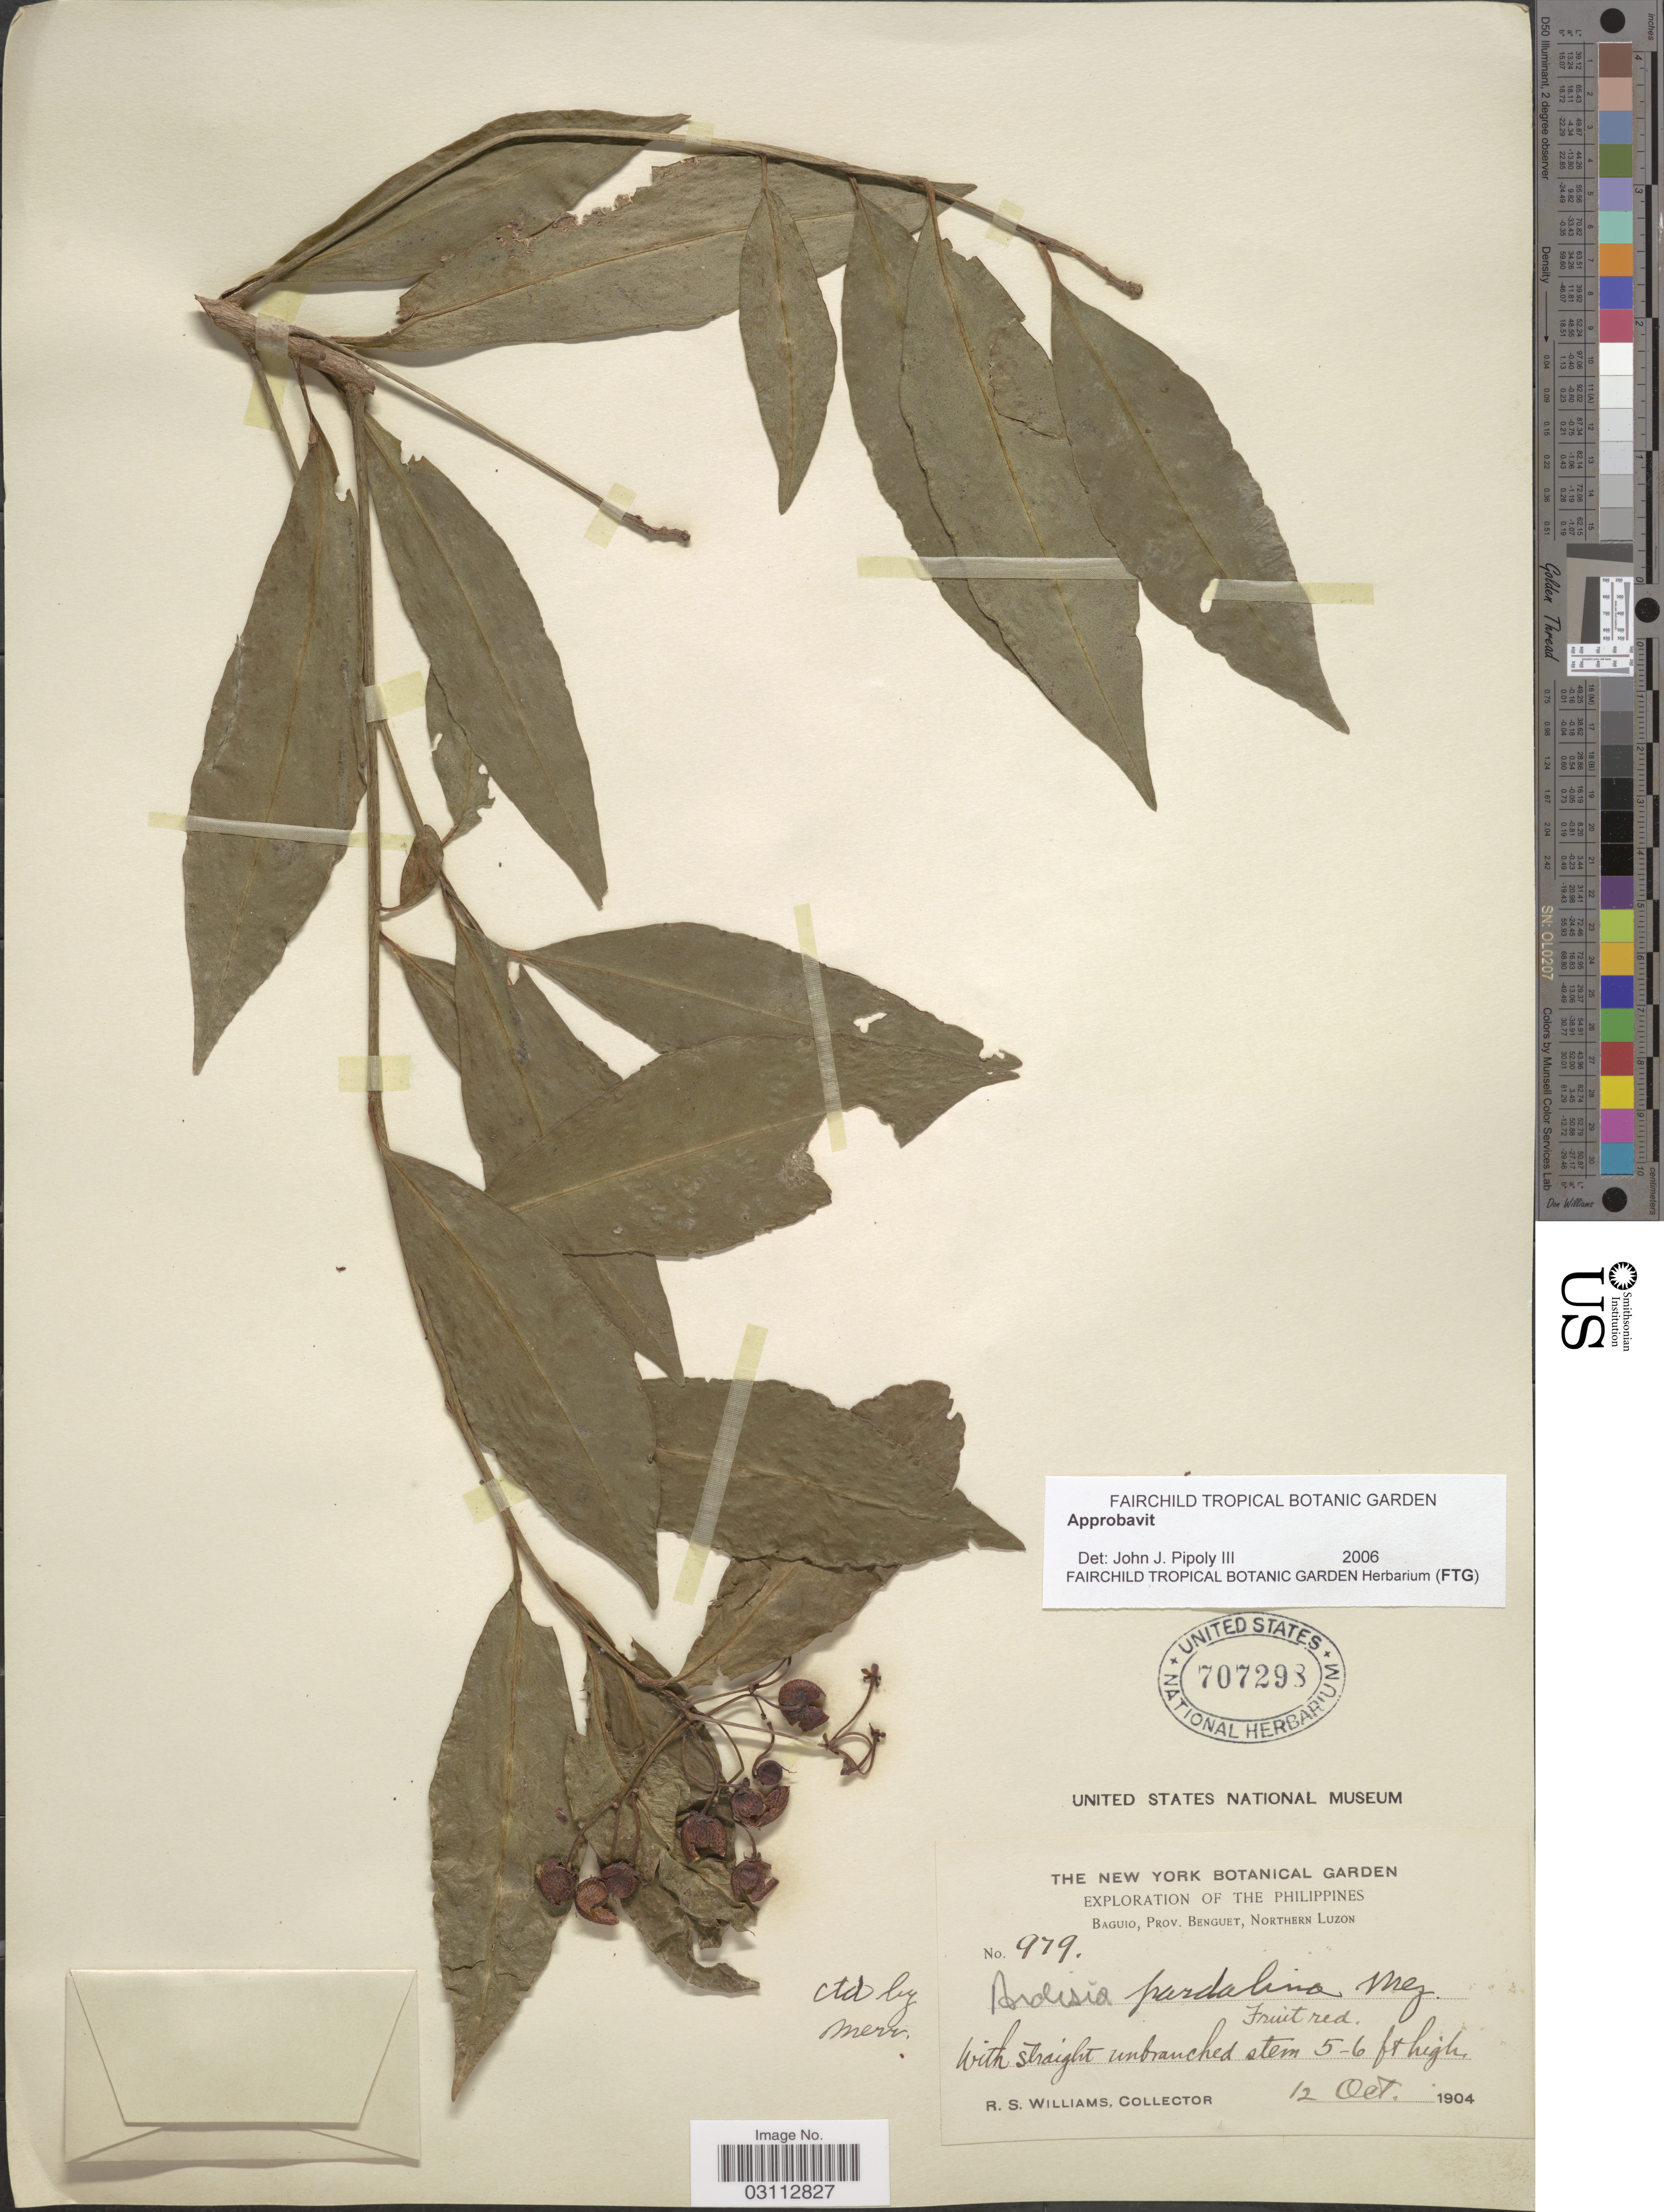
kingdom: Plantae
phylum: Tracheophyta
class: Magnoliopsida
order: Ericales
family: Primulaceae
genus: Ardisia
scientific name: Ardisia pardalina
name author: Mez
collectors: R. S. Williams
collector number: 979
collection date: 1904-10-12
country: Philippines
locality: Baguio, Prov. Benguet, Northern Luzon.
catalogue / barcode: US 707298